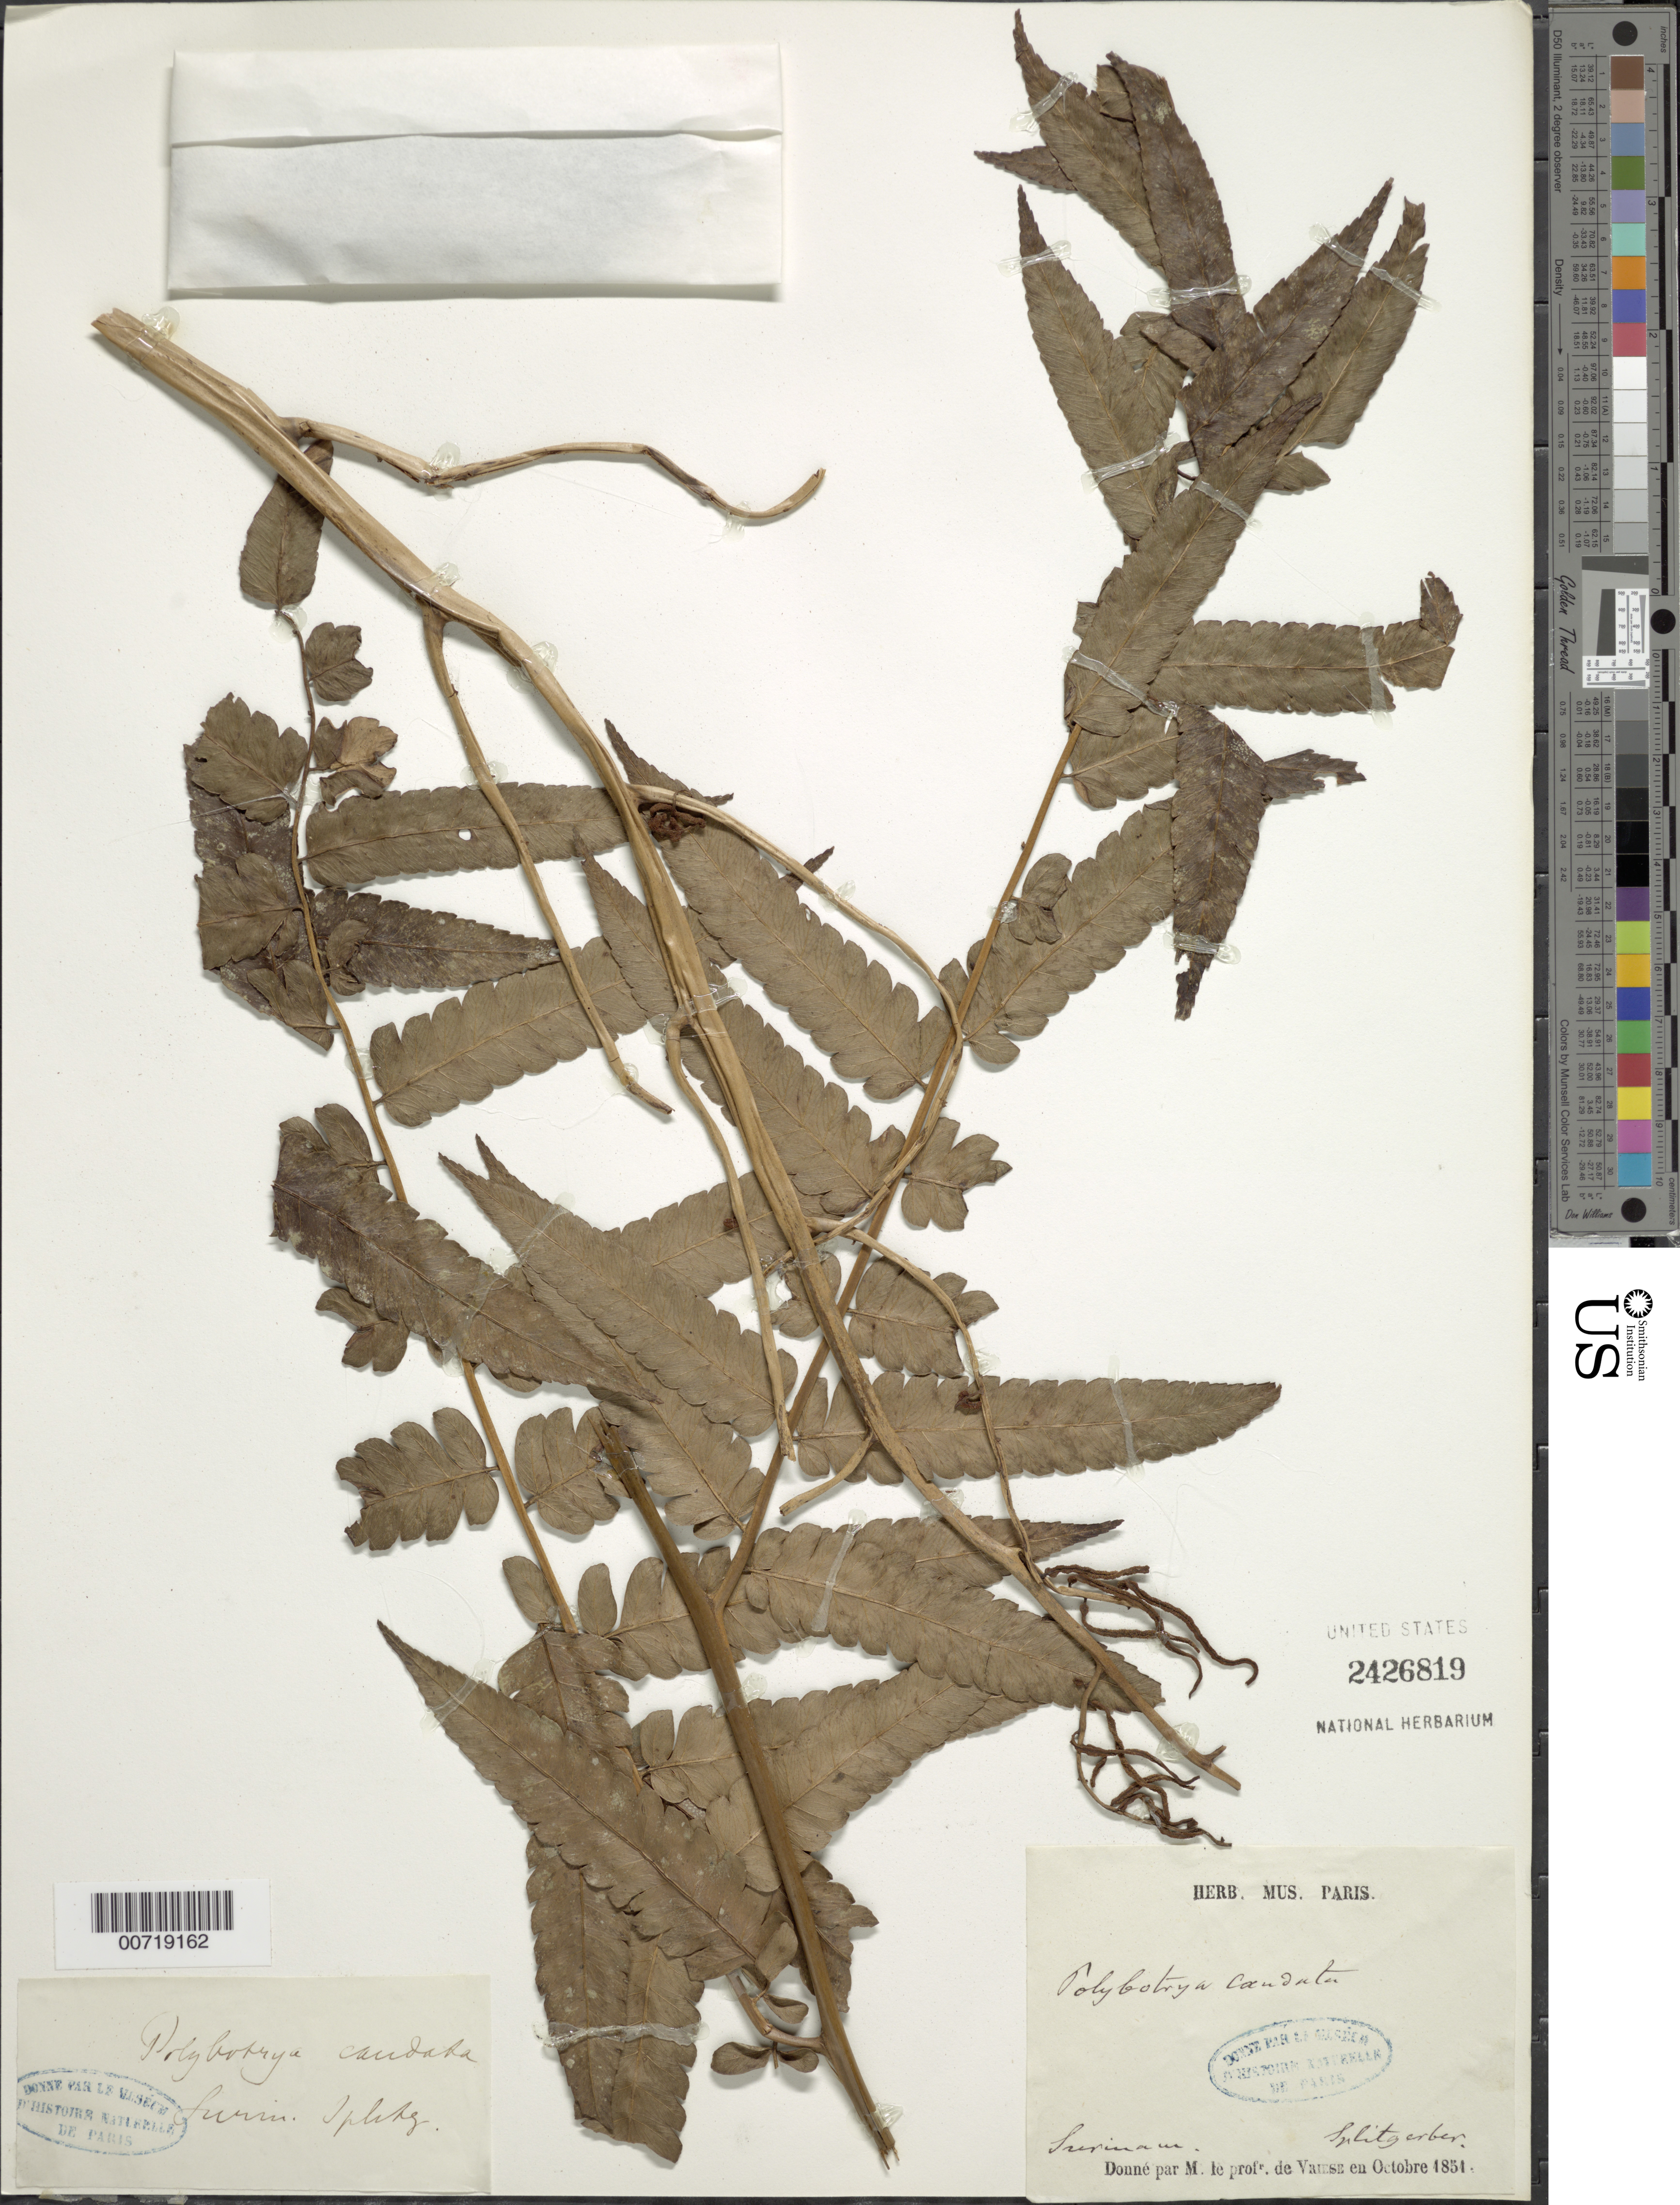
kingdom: Plantae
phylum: Tracheophyta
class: Polypodiopsida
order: Polypodiales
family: Dryopteridaceae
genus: Polybotrya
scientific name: Polybotrya caudata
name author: Kunze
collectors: F. L. Splitgerber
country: Suriname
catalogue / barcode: US 2426819